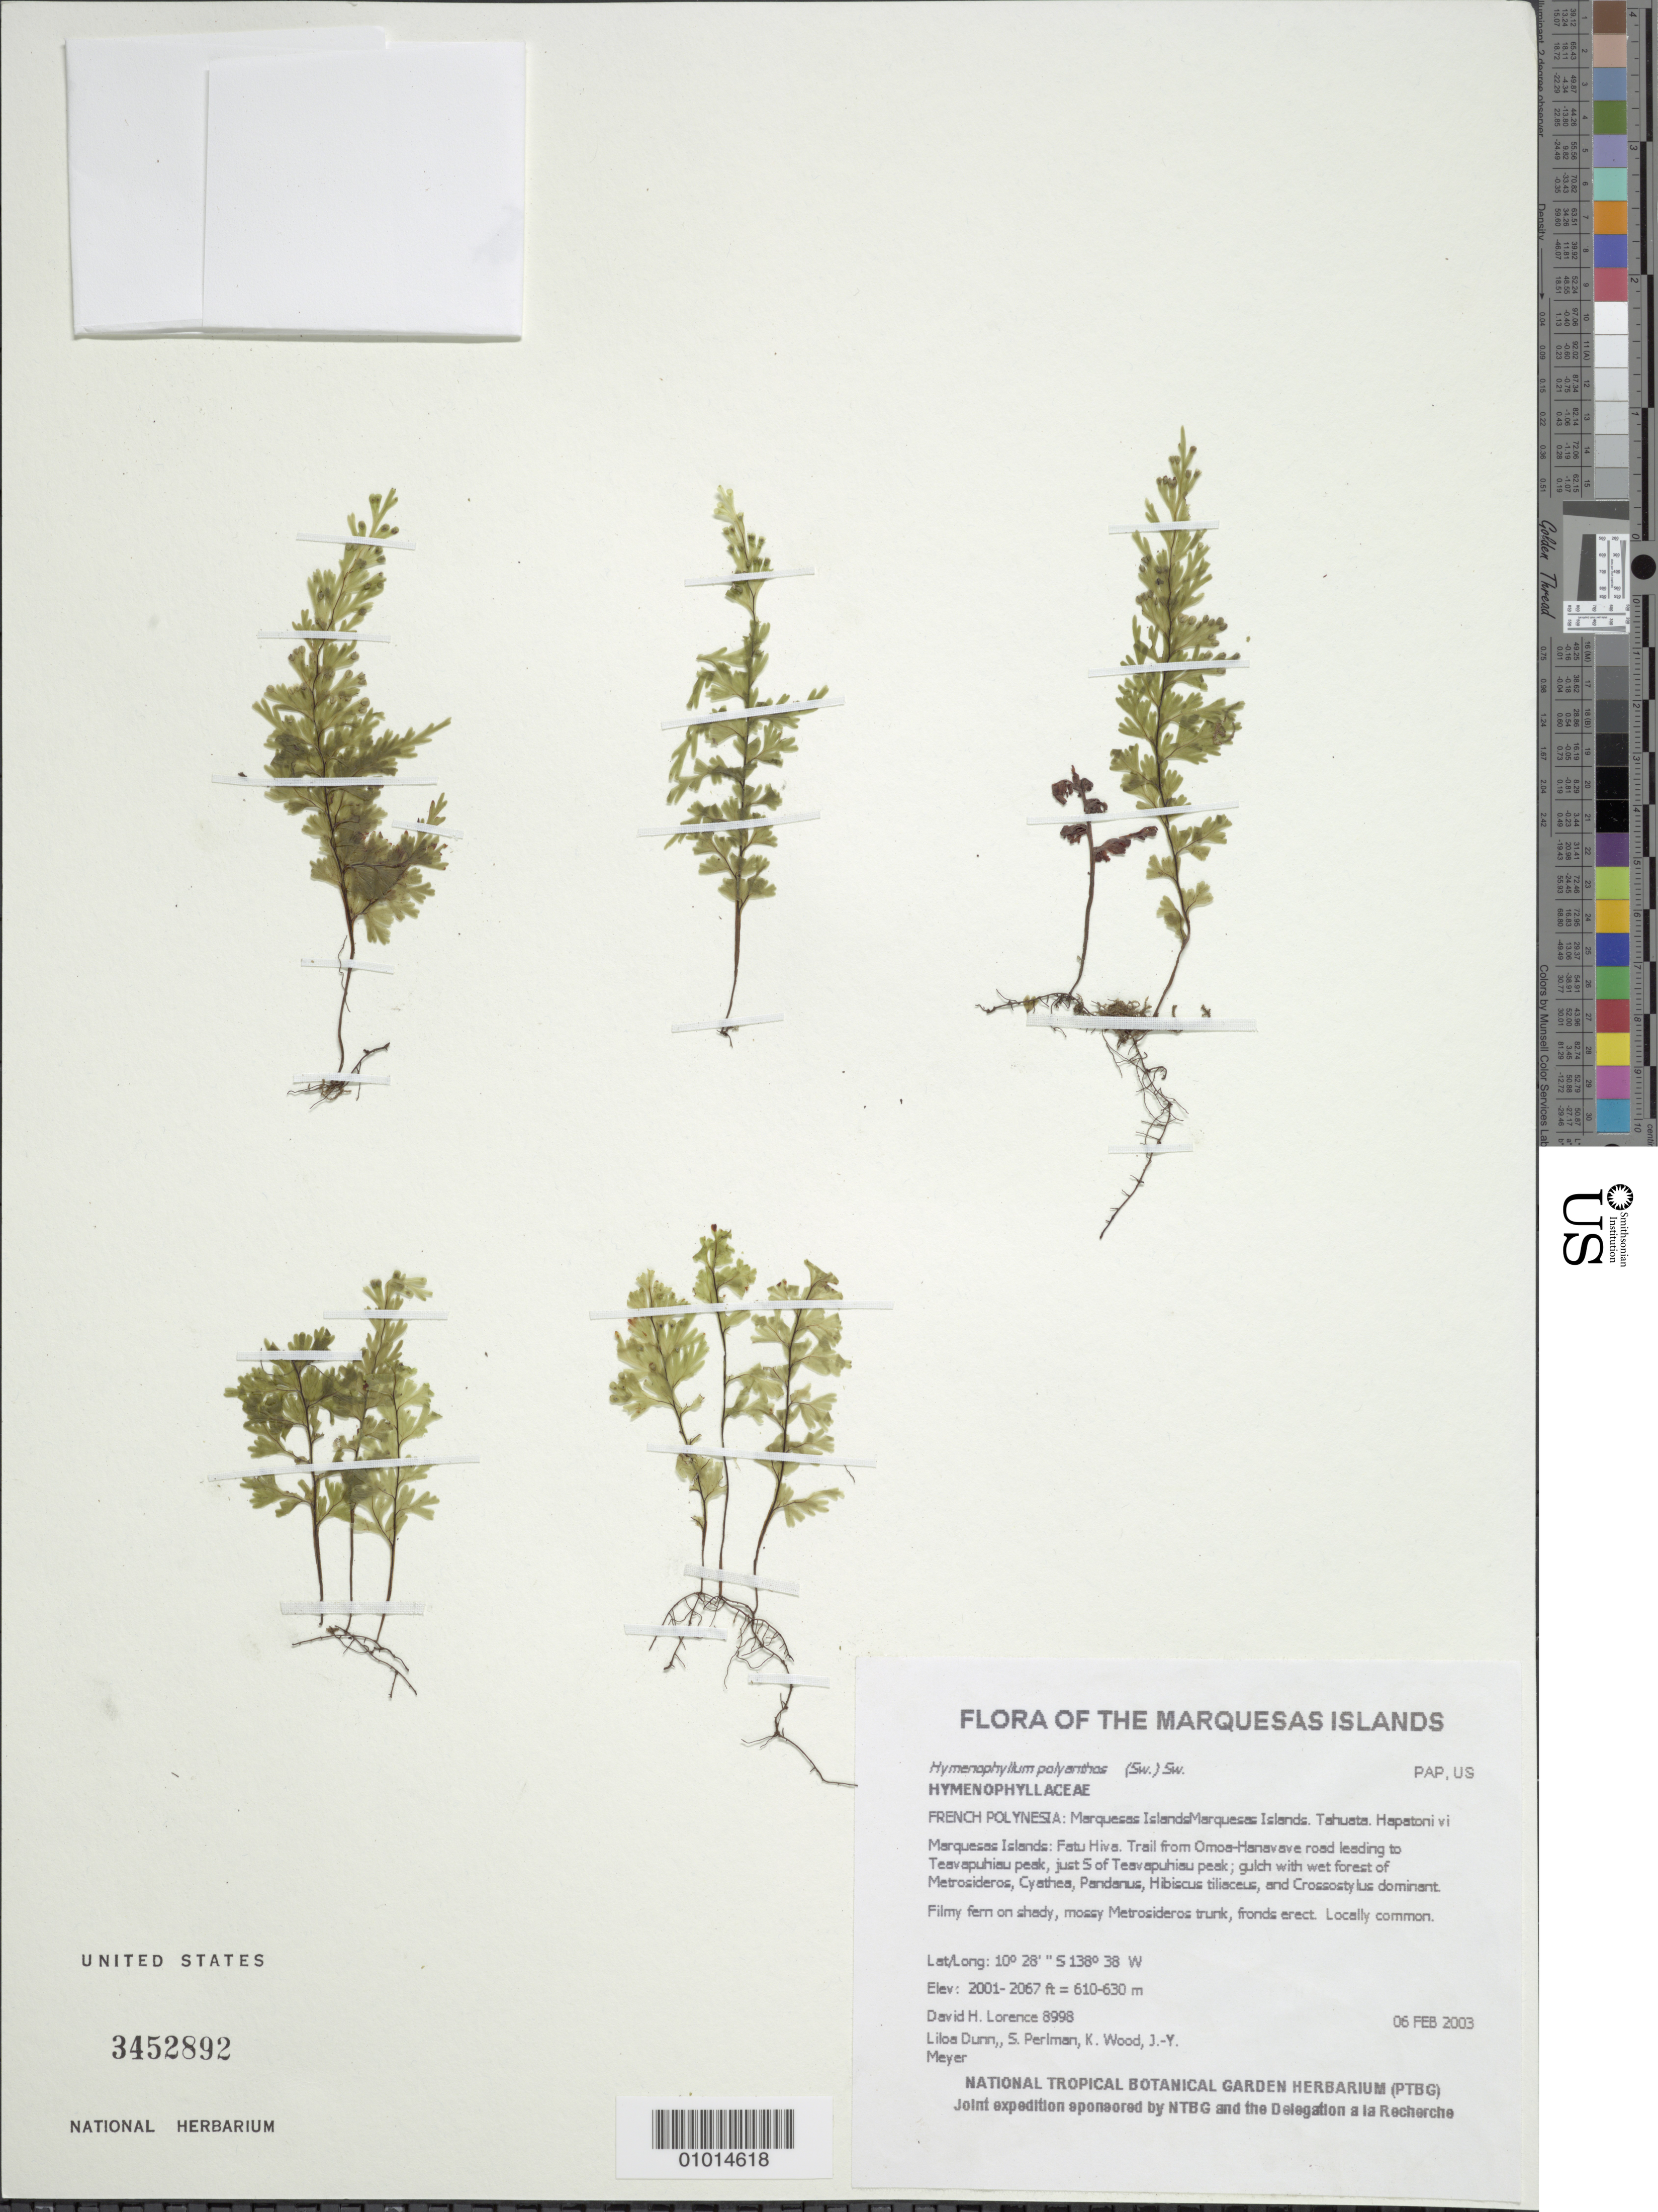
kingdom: Plantae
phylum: Tracheophyta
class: Polypodiopsida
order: Hymenophyllales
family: Hymenophyllaceae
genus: Hymenophyllum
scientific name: Hymenophyllum polyanthos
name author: (Sw.) Sw.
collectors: D. Lorence, S. P. Perlman, K. R. Wood & J.-Y. Meyer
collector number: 8998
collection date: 2003-02-06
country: French Polynesia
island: Fatu Hiva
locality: Trail from Omoa-Hanavave road leading to Teavapuhiau peak, just S of Teavapuhiau peak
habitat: Gulch with wet forest of Metrosideros, Cyathea, Pandanus, Hibiscus tiliaceus, and Crossostylus dominant; locally common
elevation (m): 610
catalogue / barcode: US 3452892